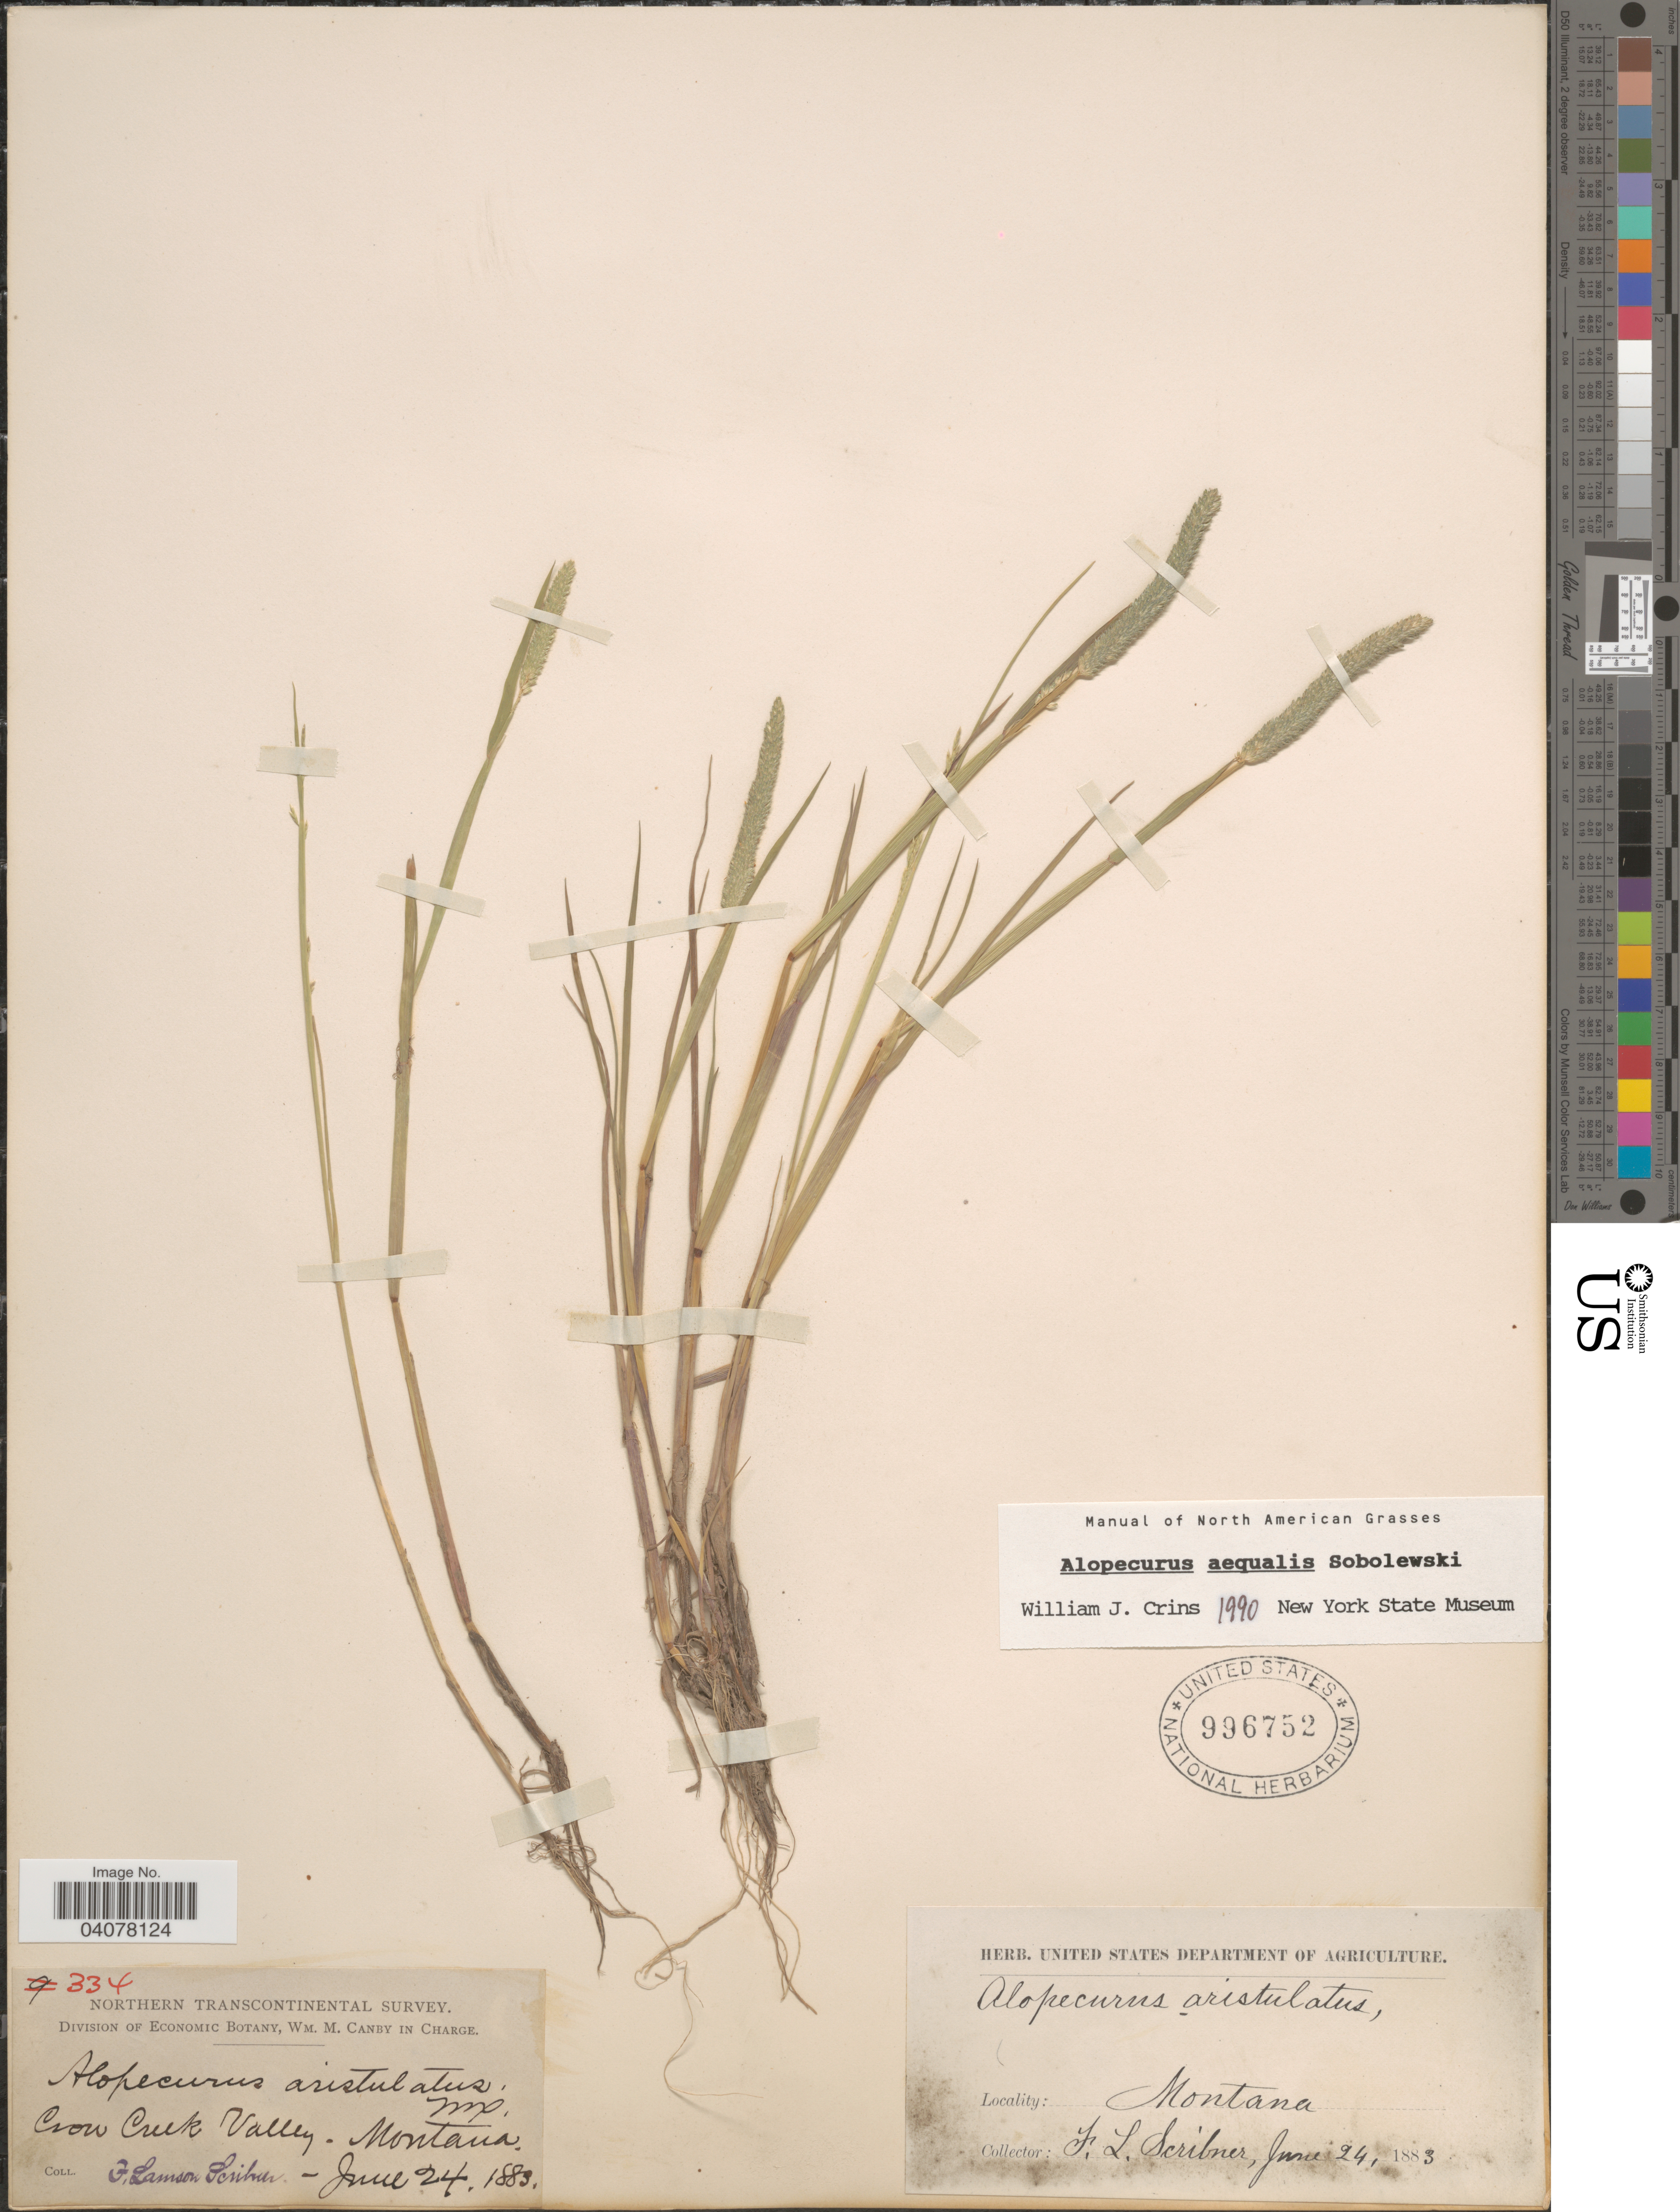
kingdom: Plantae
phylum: Tracheophyta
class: Liliopsida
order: Poales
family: Poaceae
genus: Alopecurus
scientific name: Alopecurus aequalis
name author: Sobol.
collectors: F. L. Scribner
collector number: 334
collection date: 1883-06-24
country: United States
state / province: Montana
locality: Northern Transcontinental Survey. Crow Creek Valley.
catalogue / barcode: US 996752